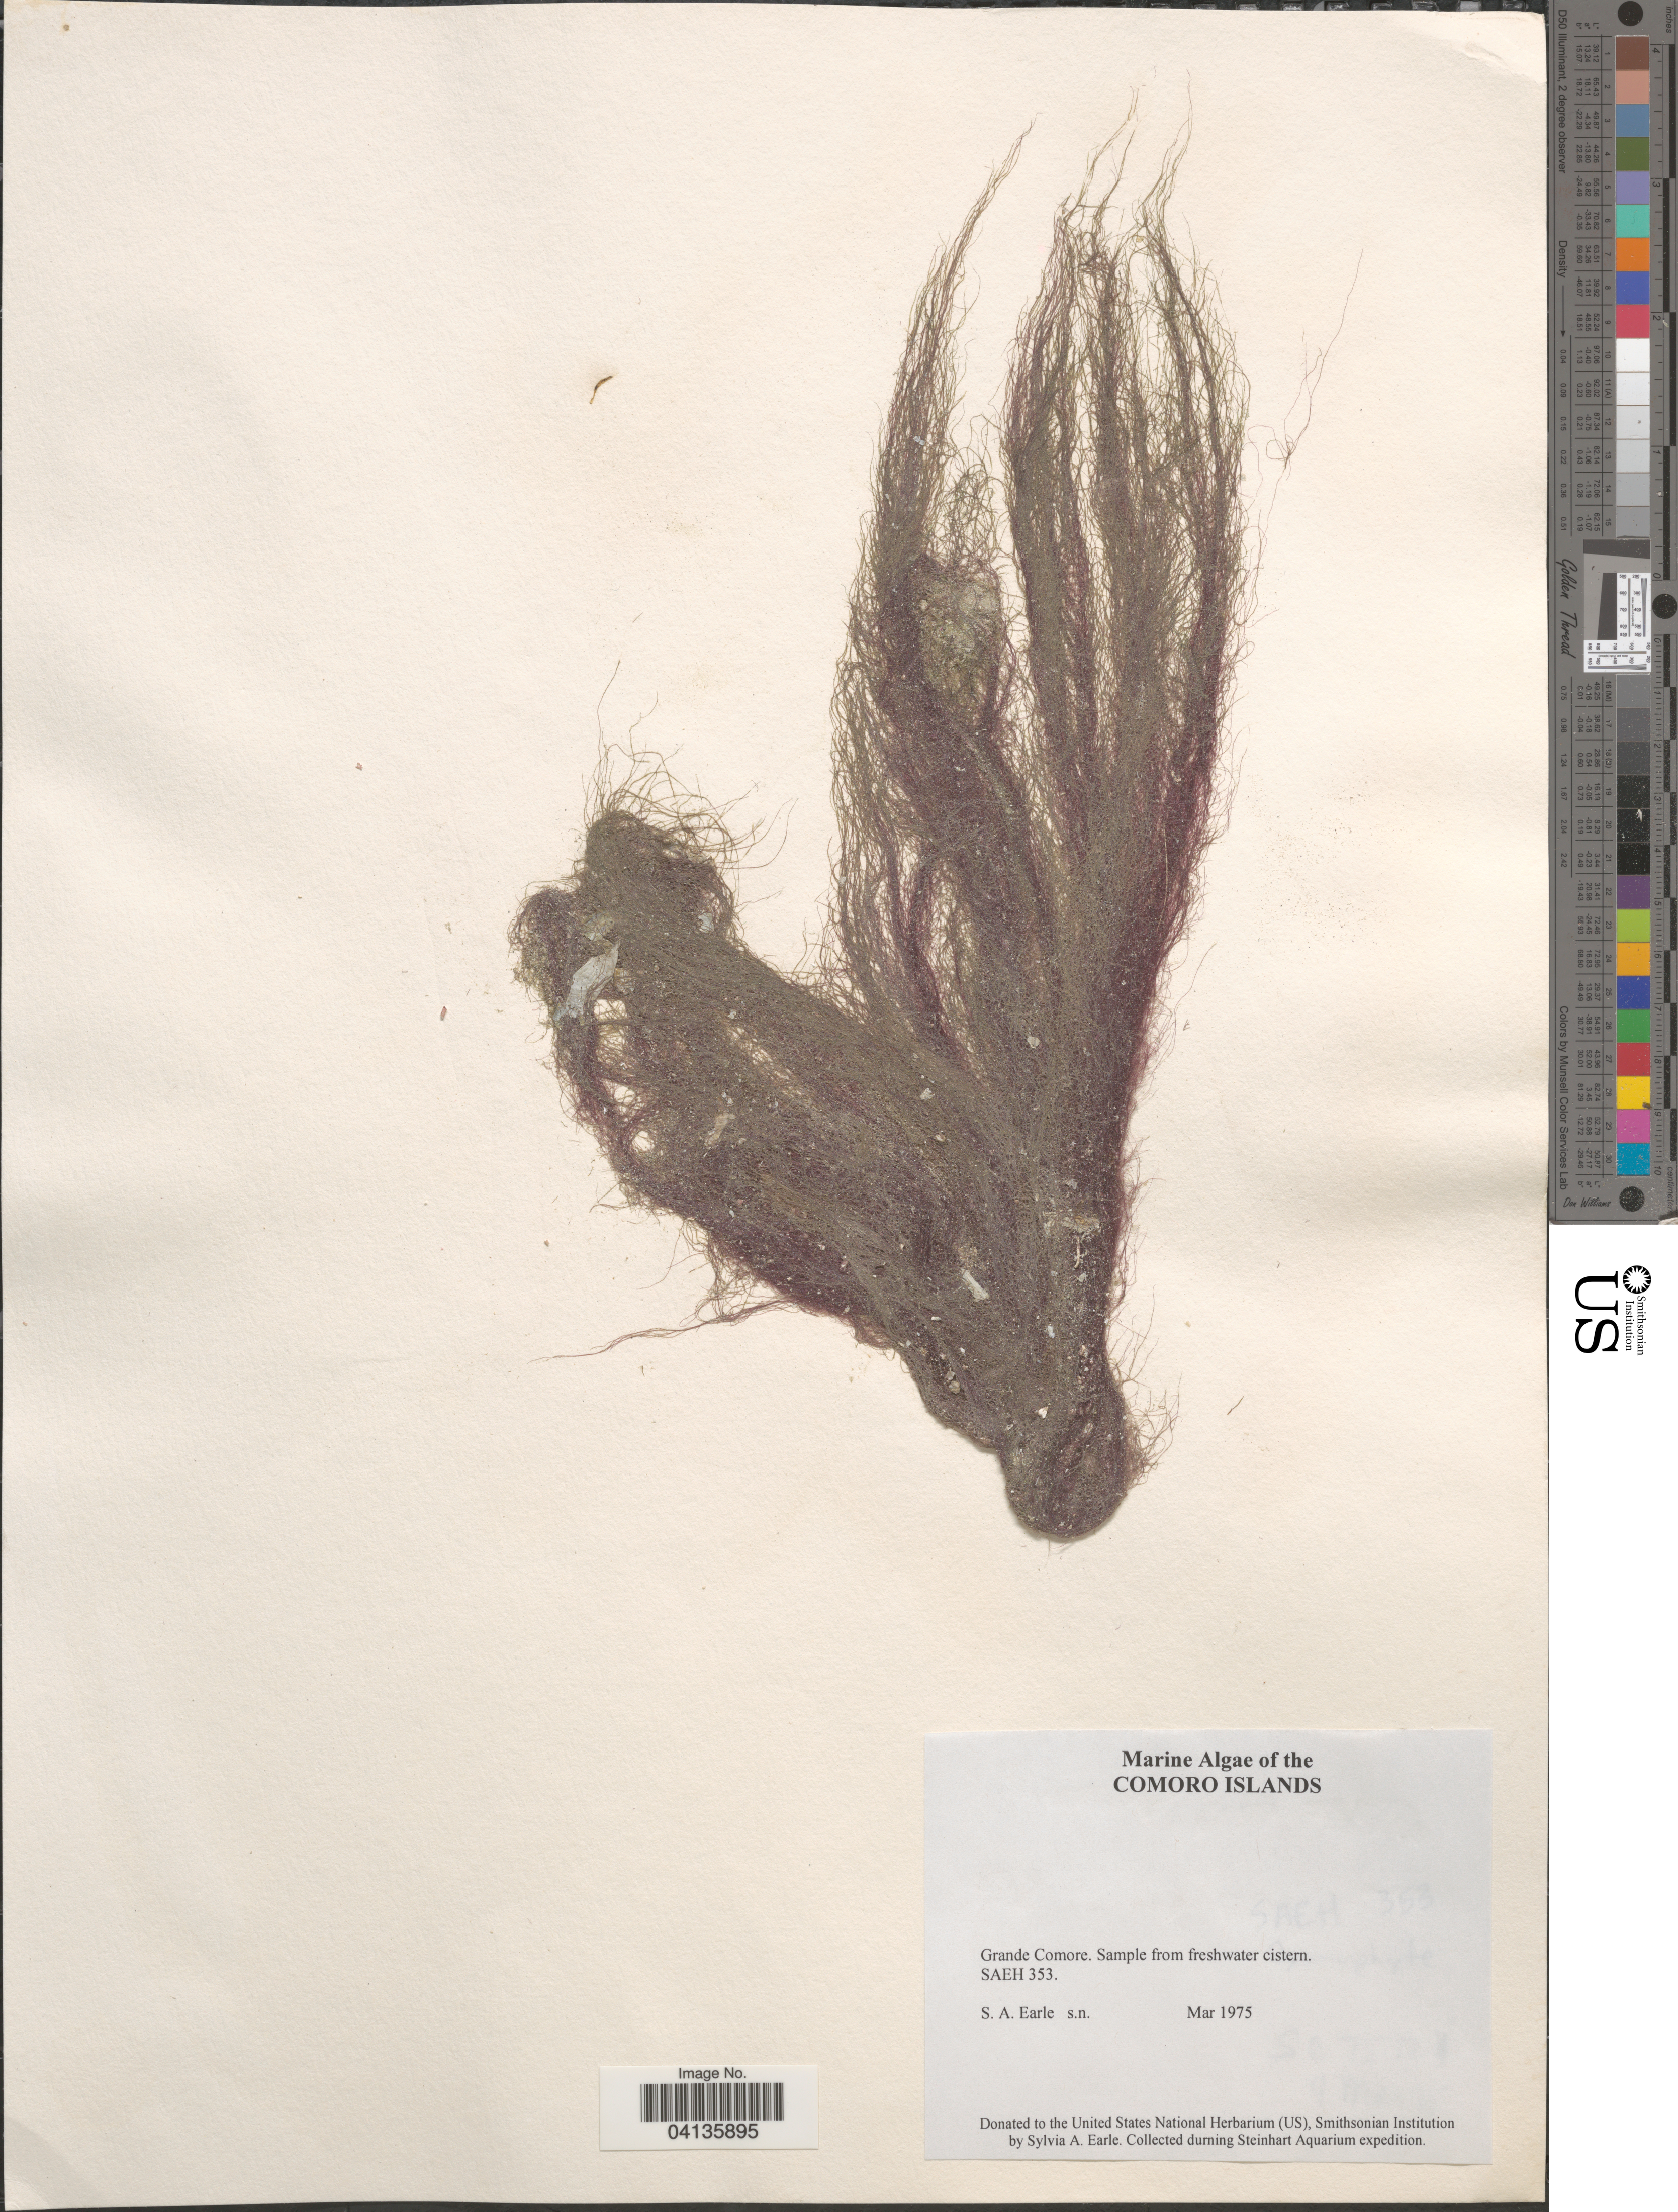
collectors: S. A. Earle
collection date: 1975-03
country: Comoros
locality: Comoro Islands. Grande Comore. SAEH 353.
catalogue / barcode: US 238725